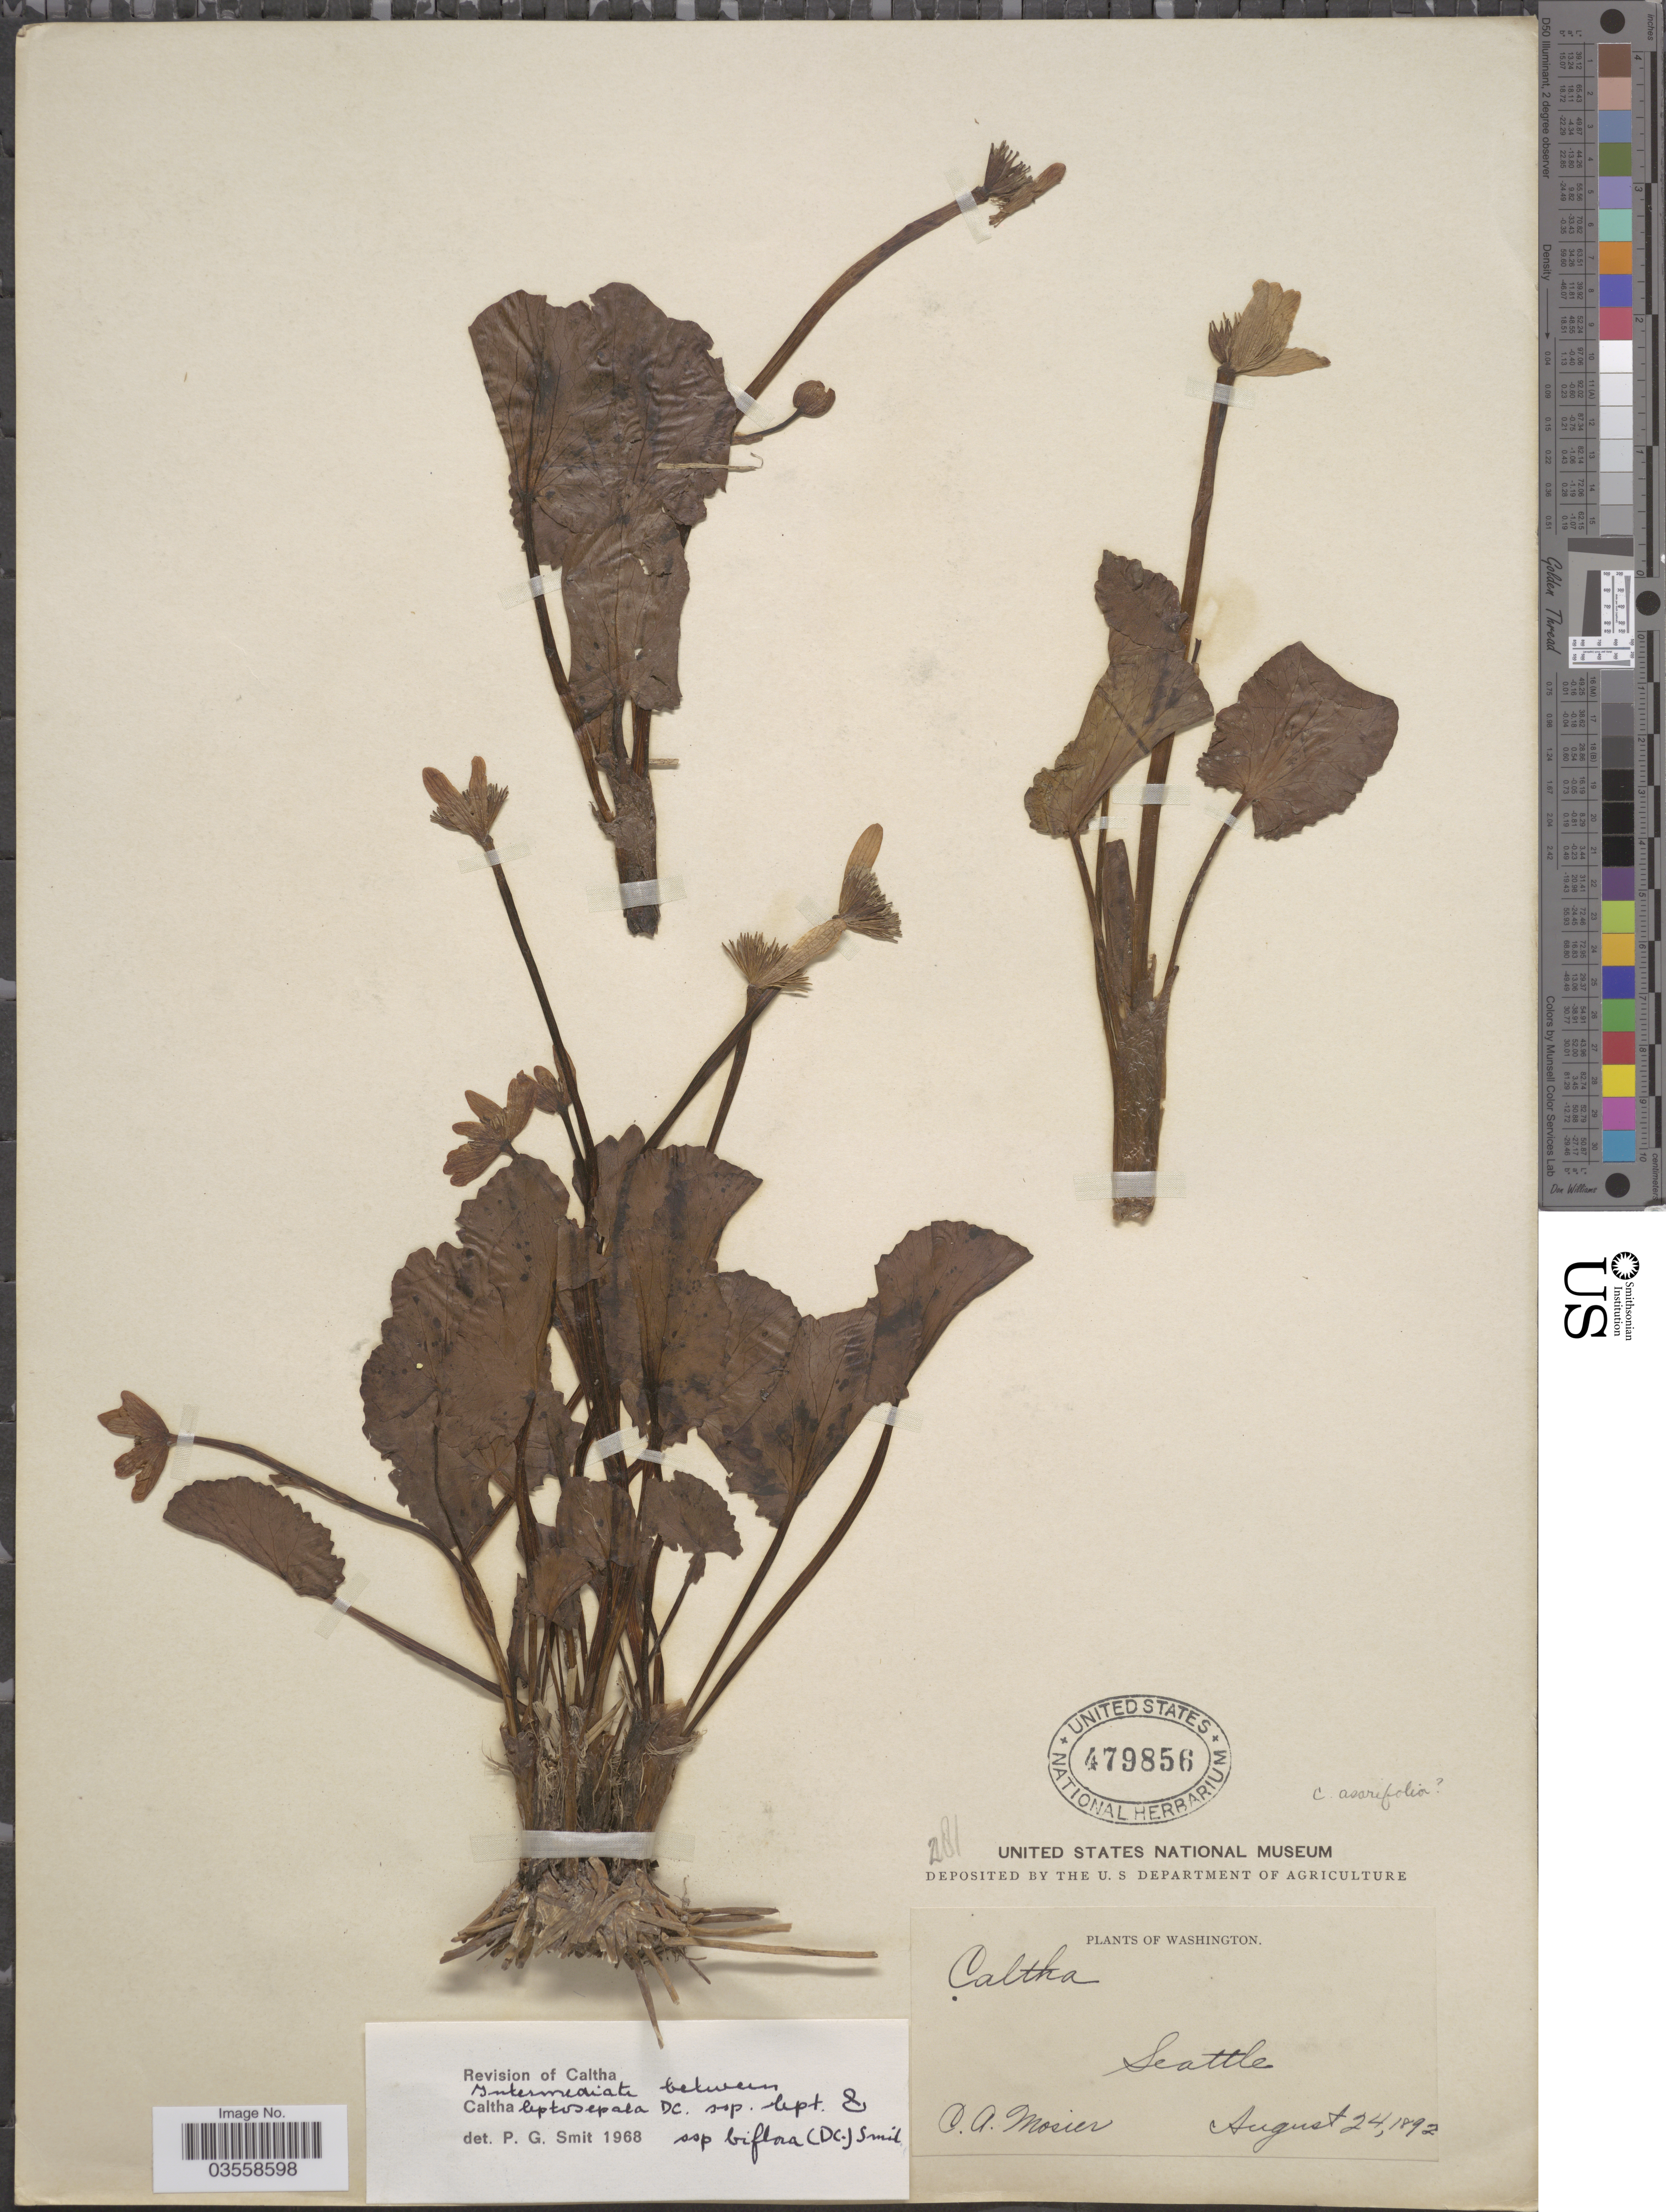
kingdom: Plantae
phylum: Tracheophyta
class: Magnoliopsida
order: Ranunculales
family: Ranunculaceae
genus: Caltha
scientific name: Caltha leptosepala subsp. biflora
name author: DC.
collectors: C. A. Mosier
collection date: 1892-08-24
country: United States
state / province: Washington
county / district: King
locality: Seattle.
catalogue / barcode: US 479856